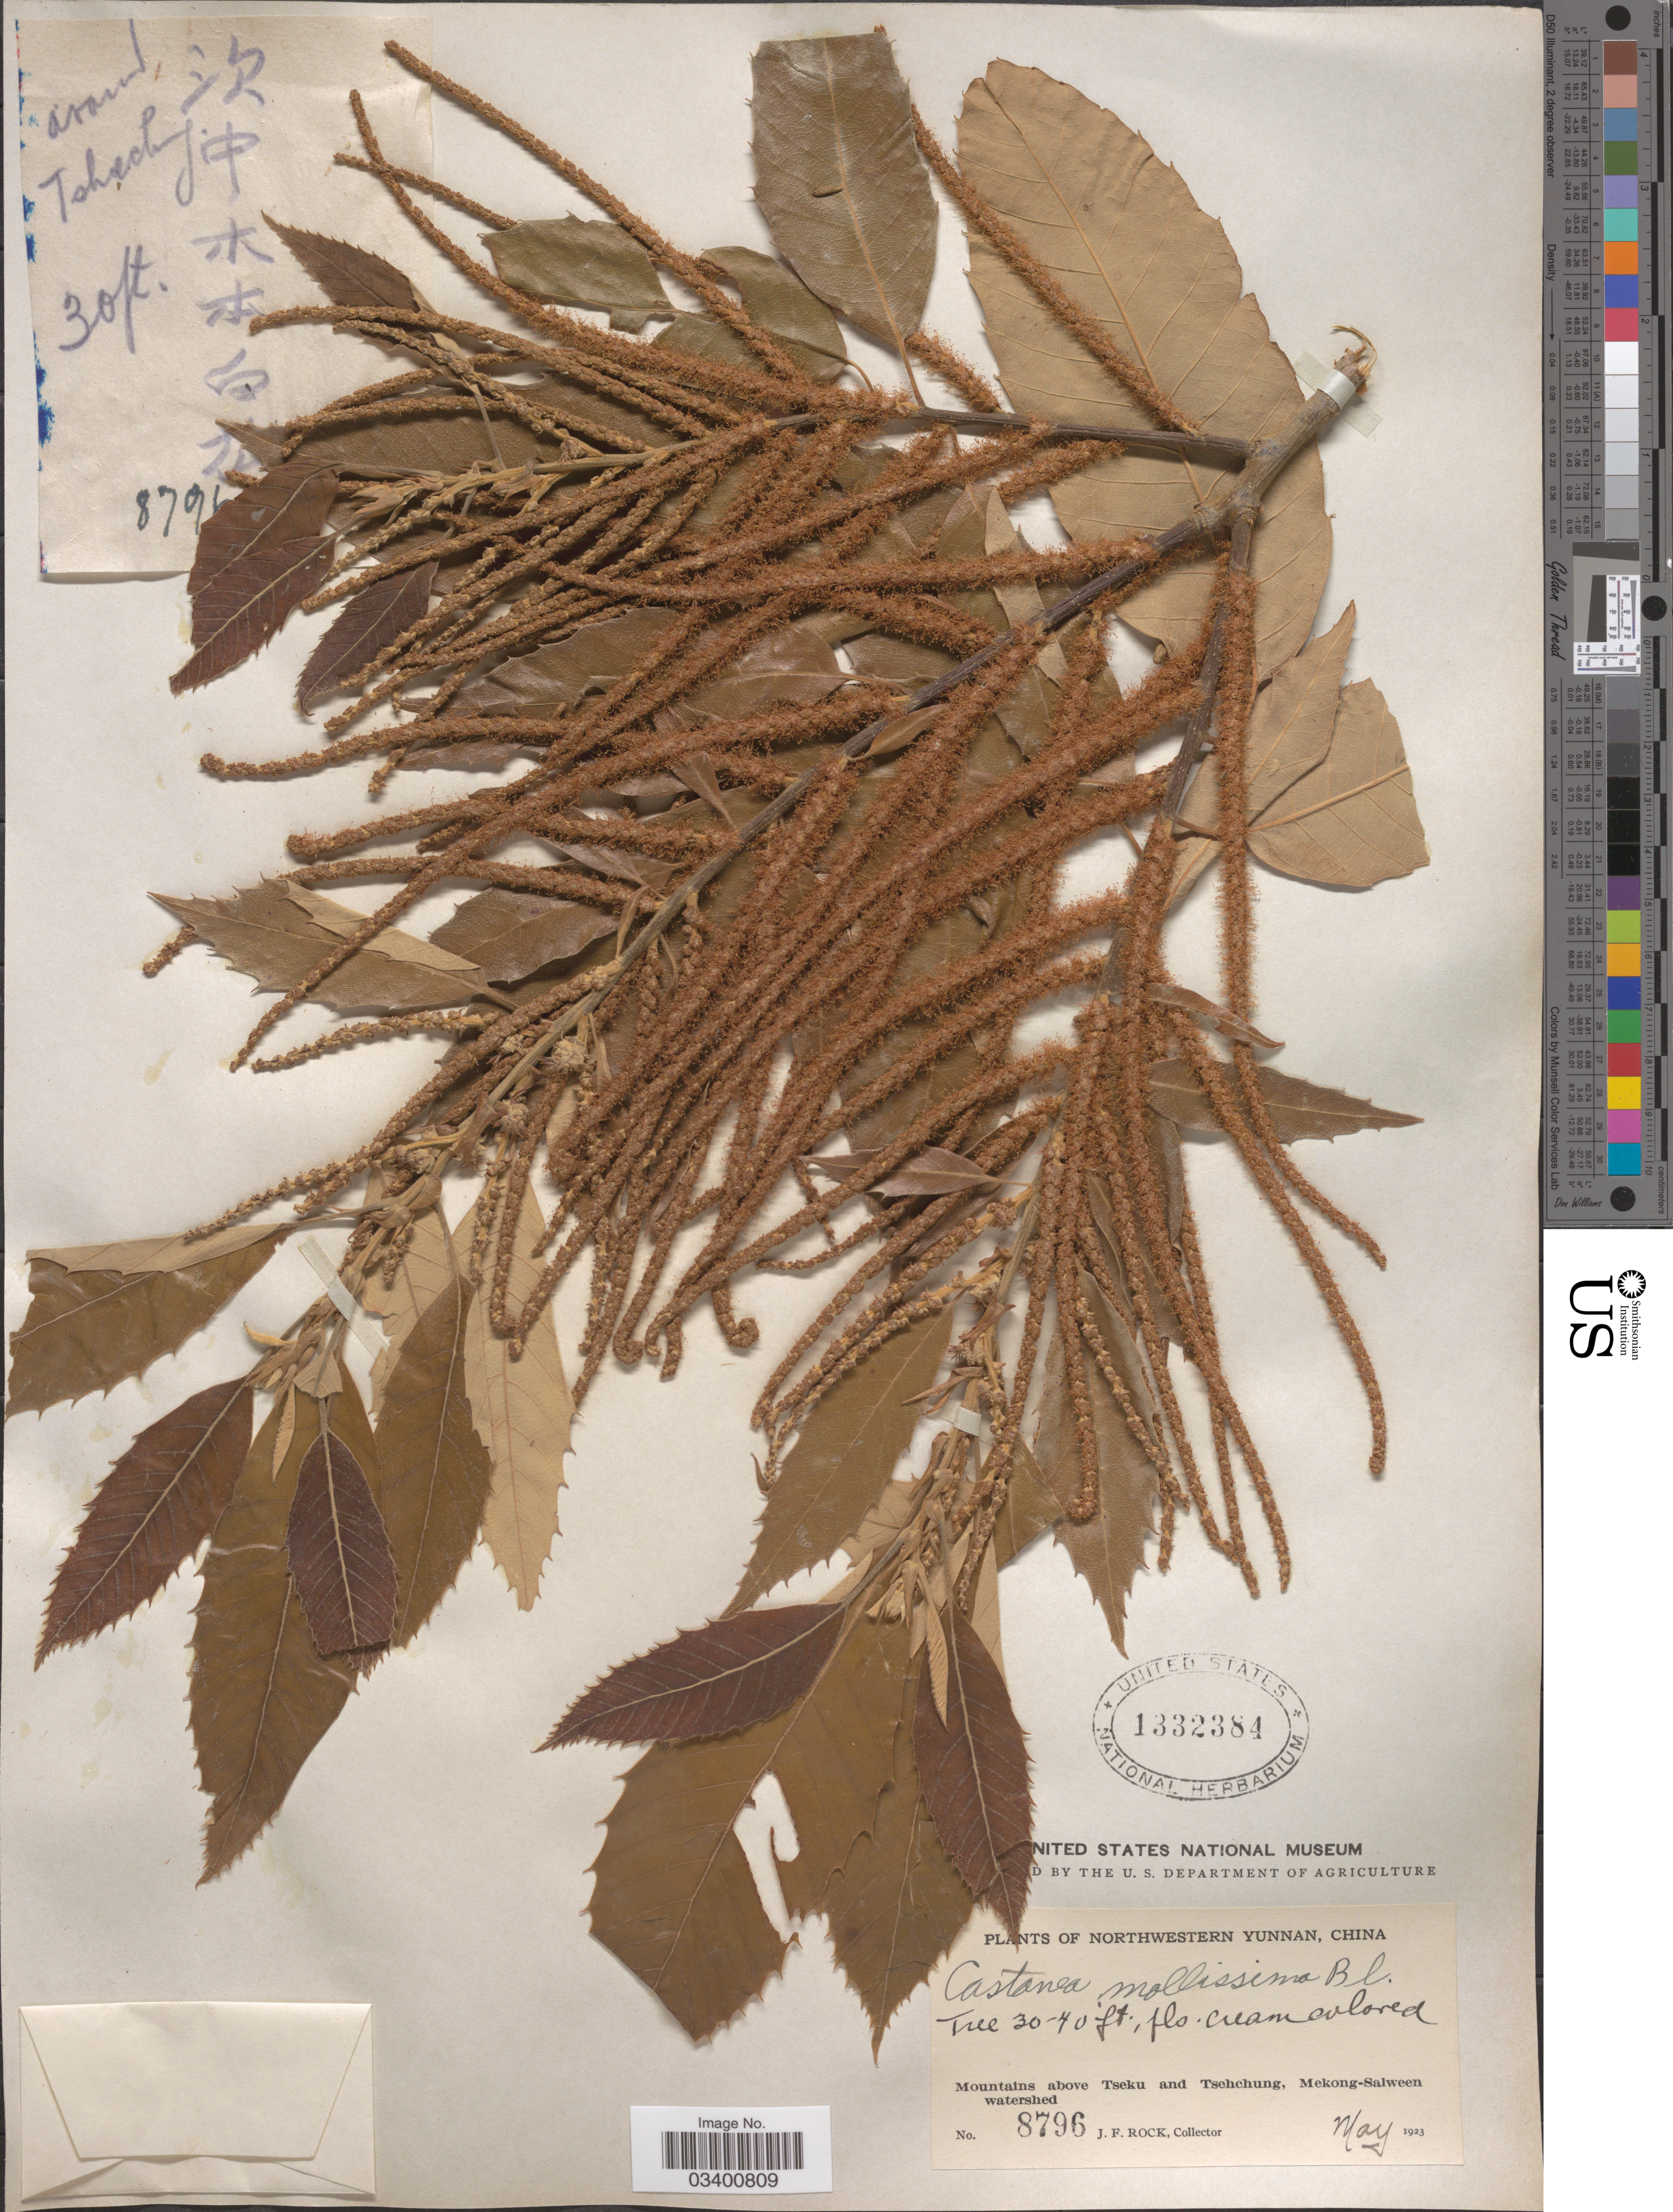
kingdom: Plantae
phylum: Tracheophyta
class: Magnoliopsida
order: Fagales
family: Fagaceae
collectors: J. Rock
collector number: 8796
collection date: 1923-05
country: China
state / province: Yunnan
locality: Northwestern Yunnan. Mountains above Tseku and Tsehchung, Mekong-Salween watershed.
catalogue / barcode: US 1332384